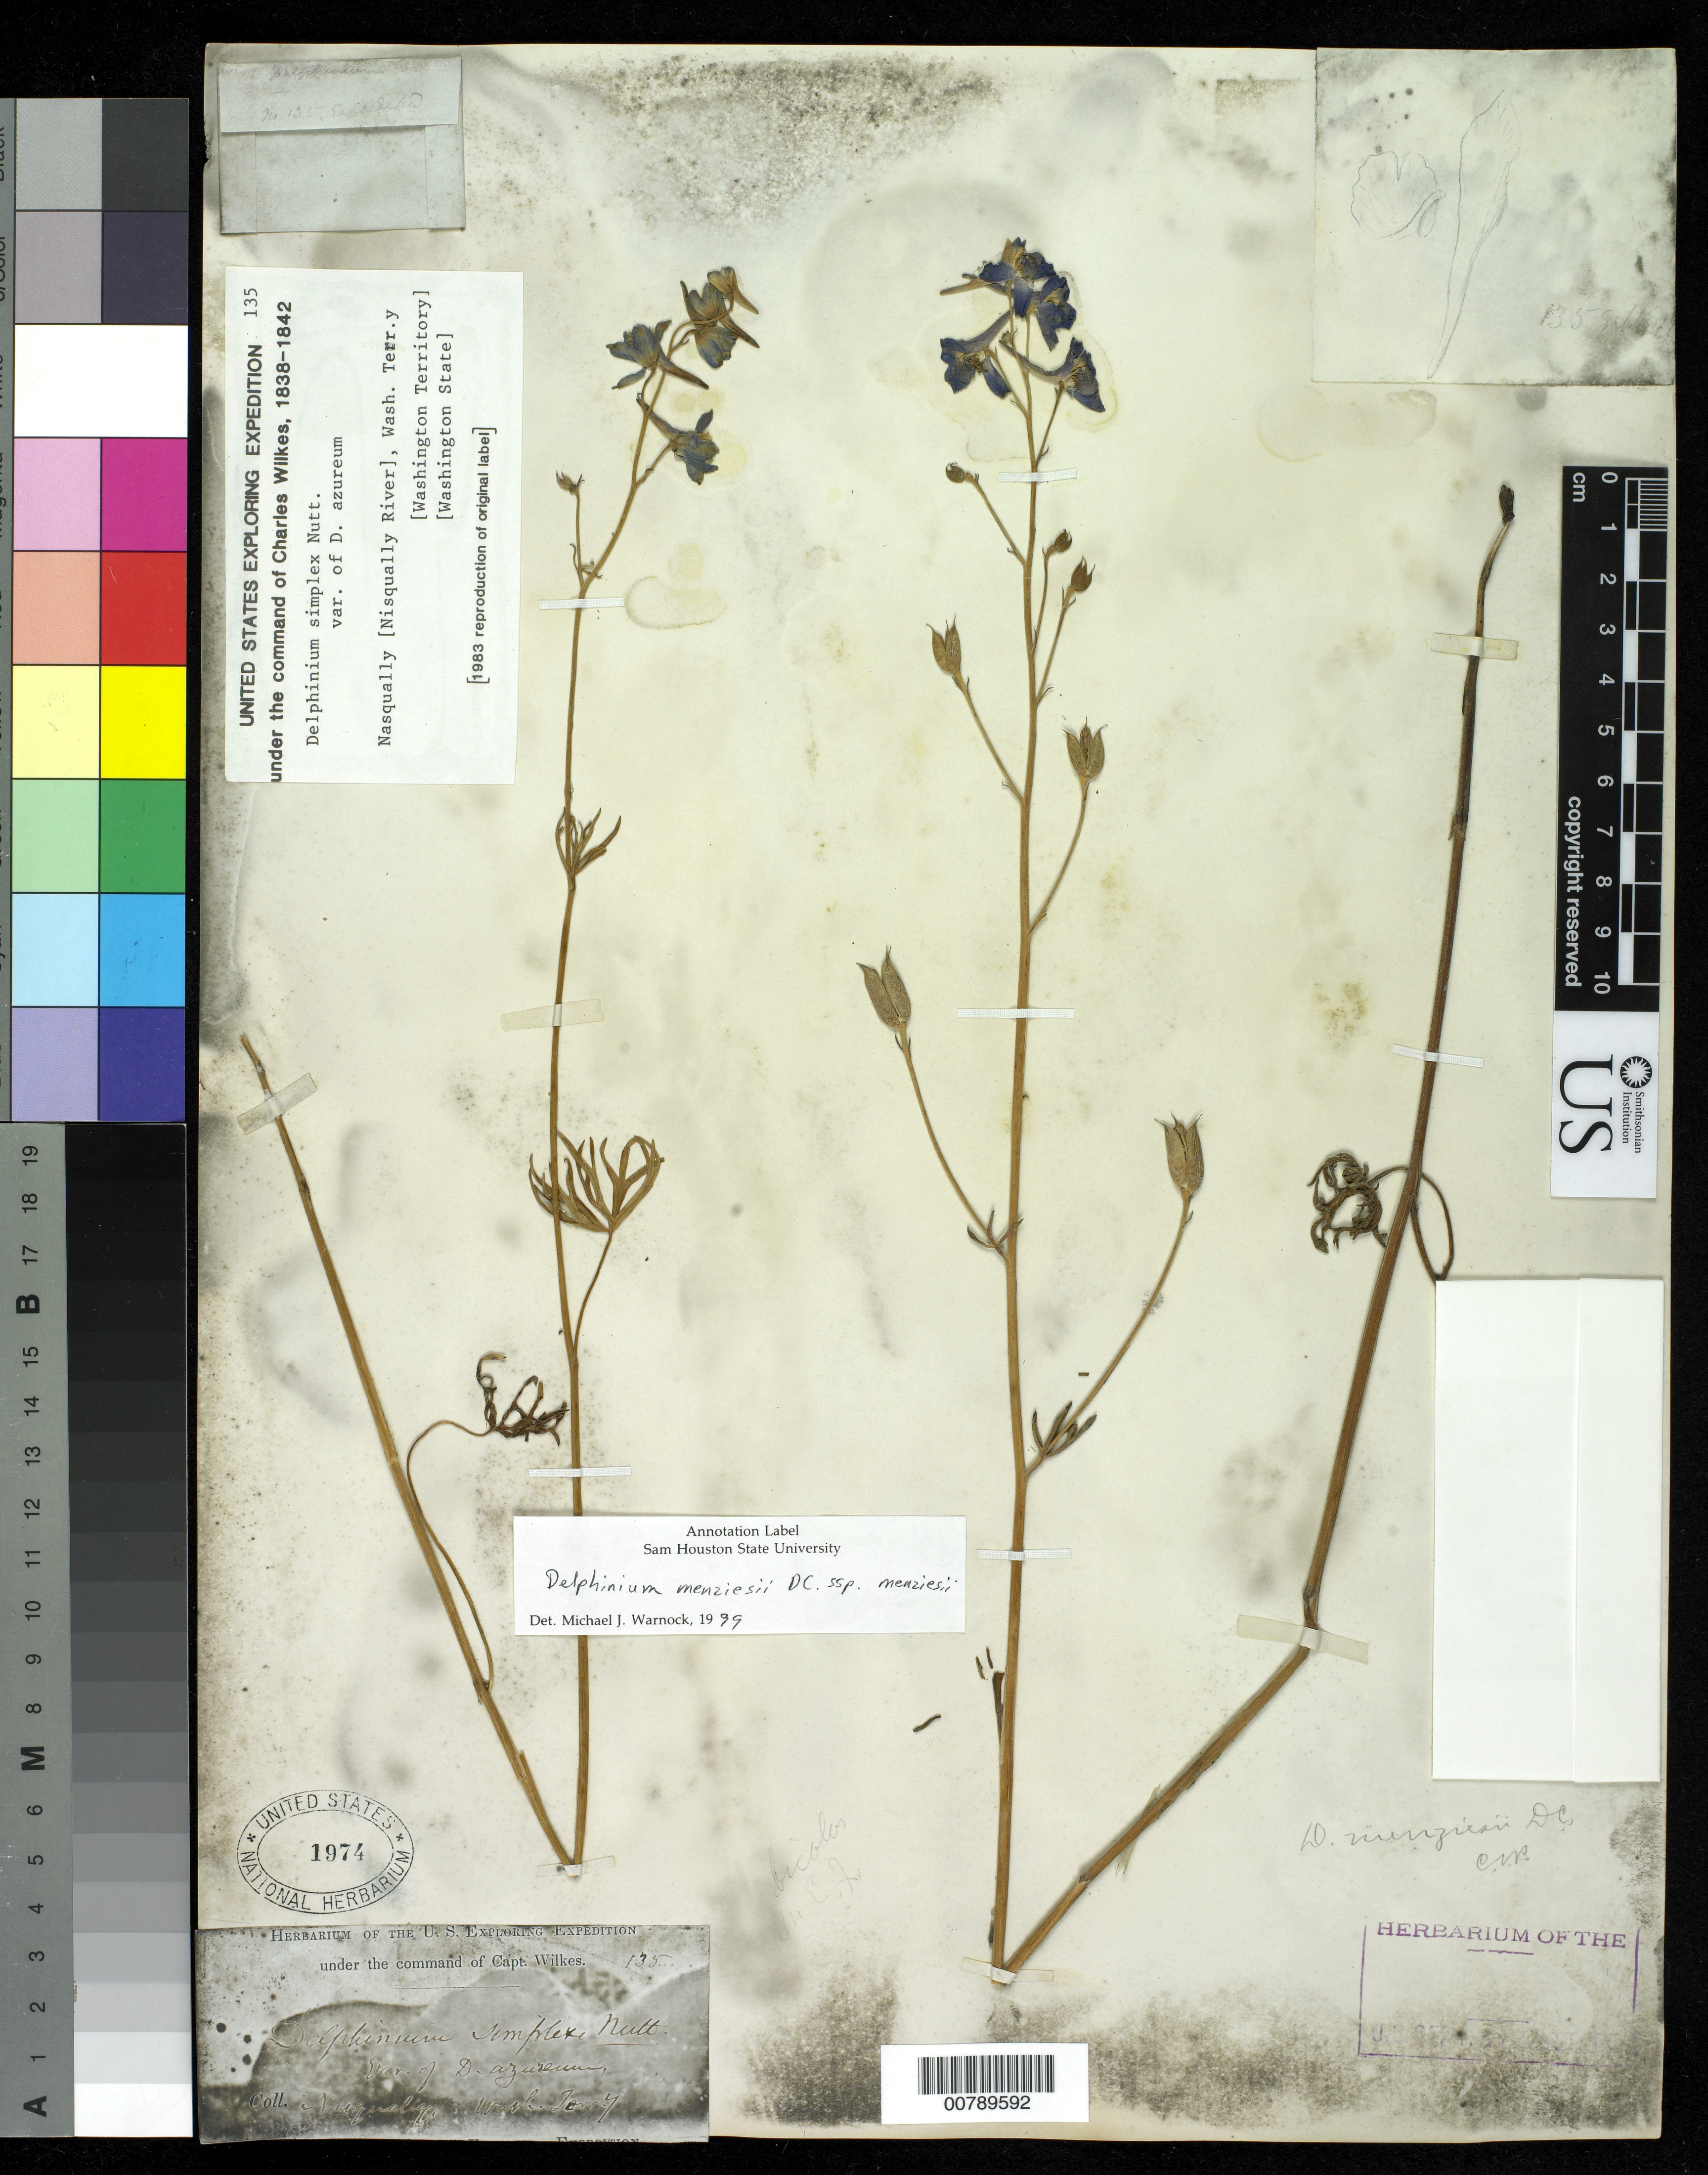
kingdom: Plantae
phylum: Tracheophyta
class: Magnoliopsida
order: Ranunculales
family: Ranunculaceae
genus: Delphinium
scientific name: Delphinium menziesii subsp. menziesii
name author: DC.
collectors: Wilkes Explor. Exped.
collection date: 1838/1842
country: United States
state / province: Washington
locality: Nisqually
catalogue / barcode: US 1974